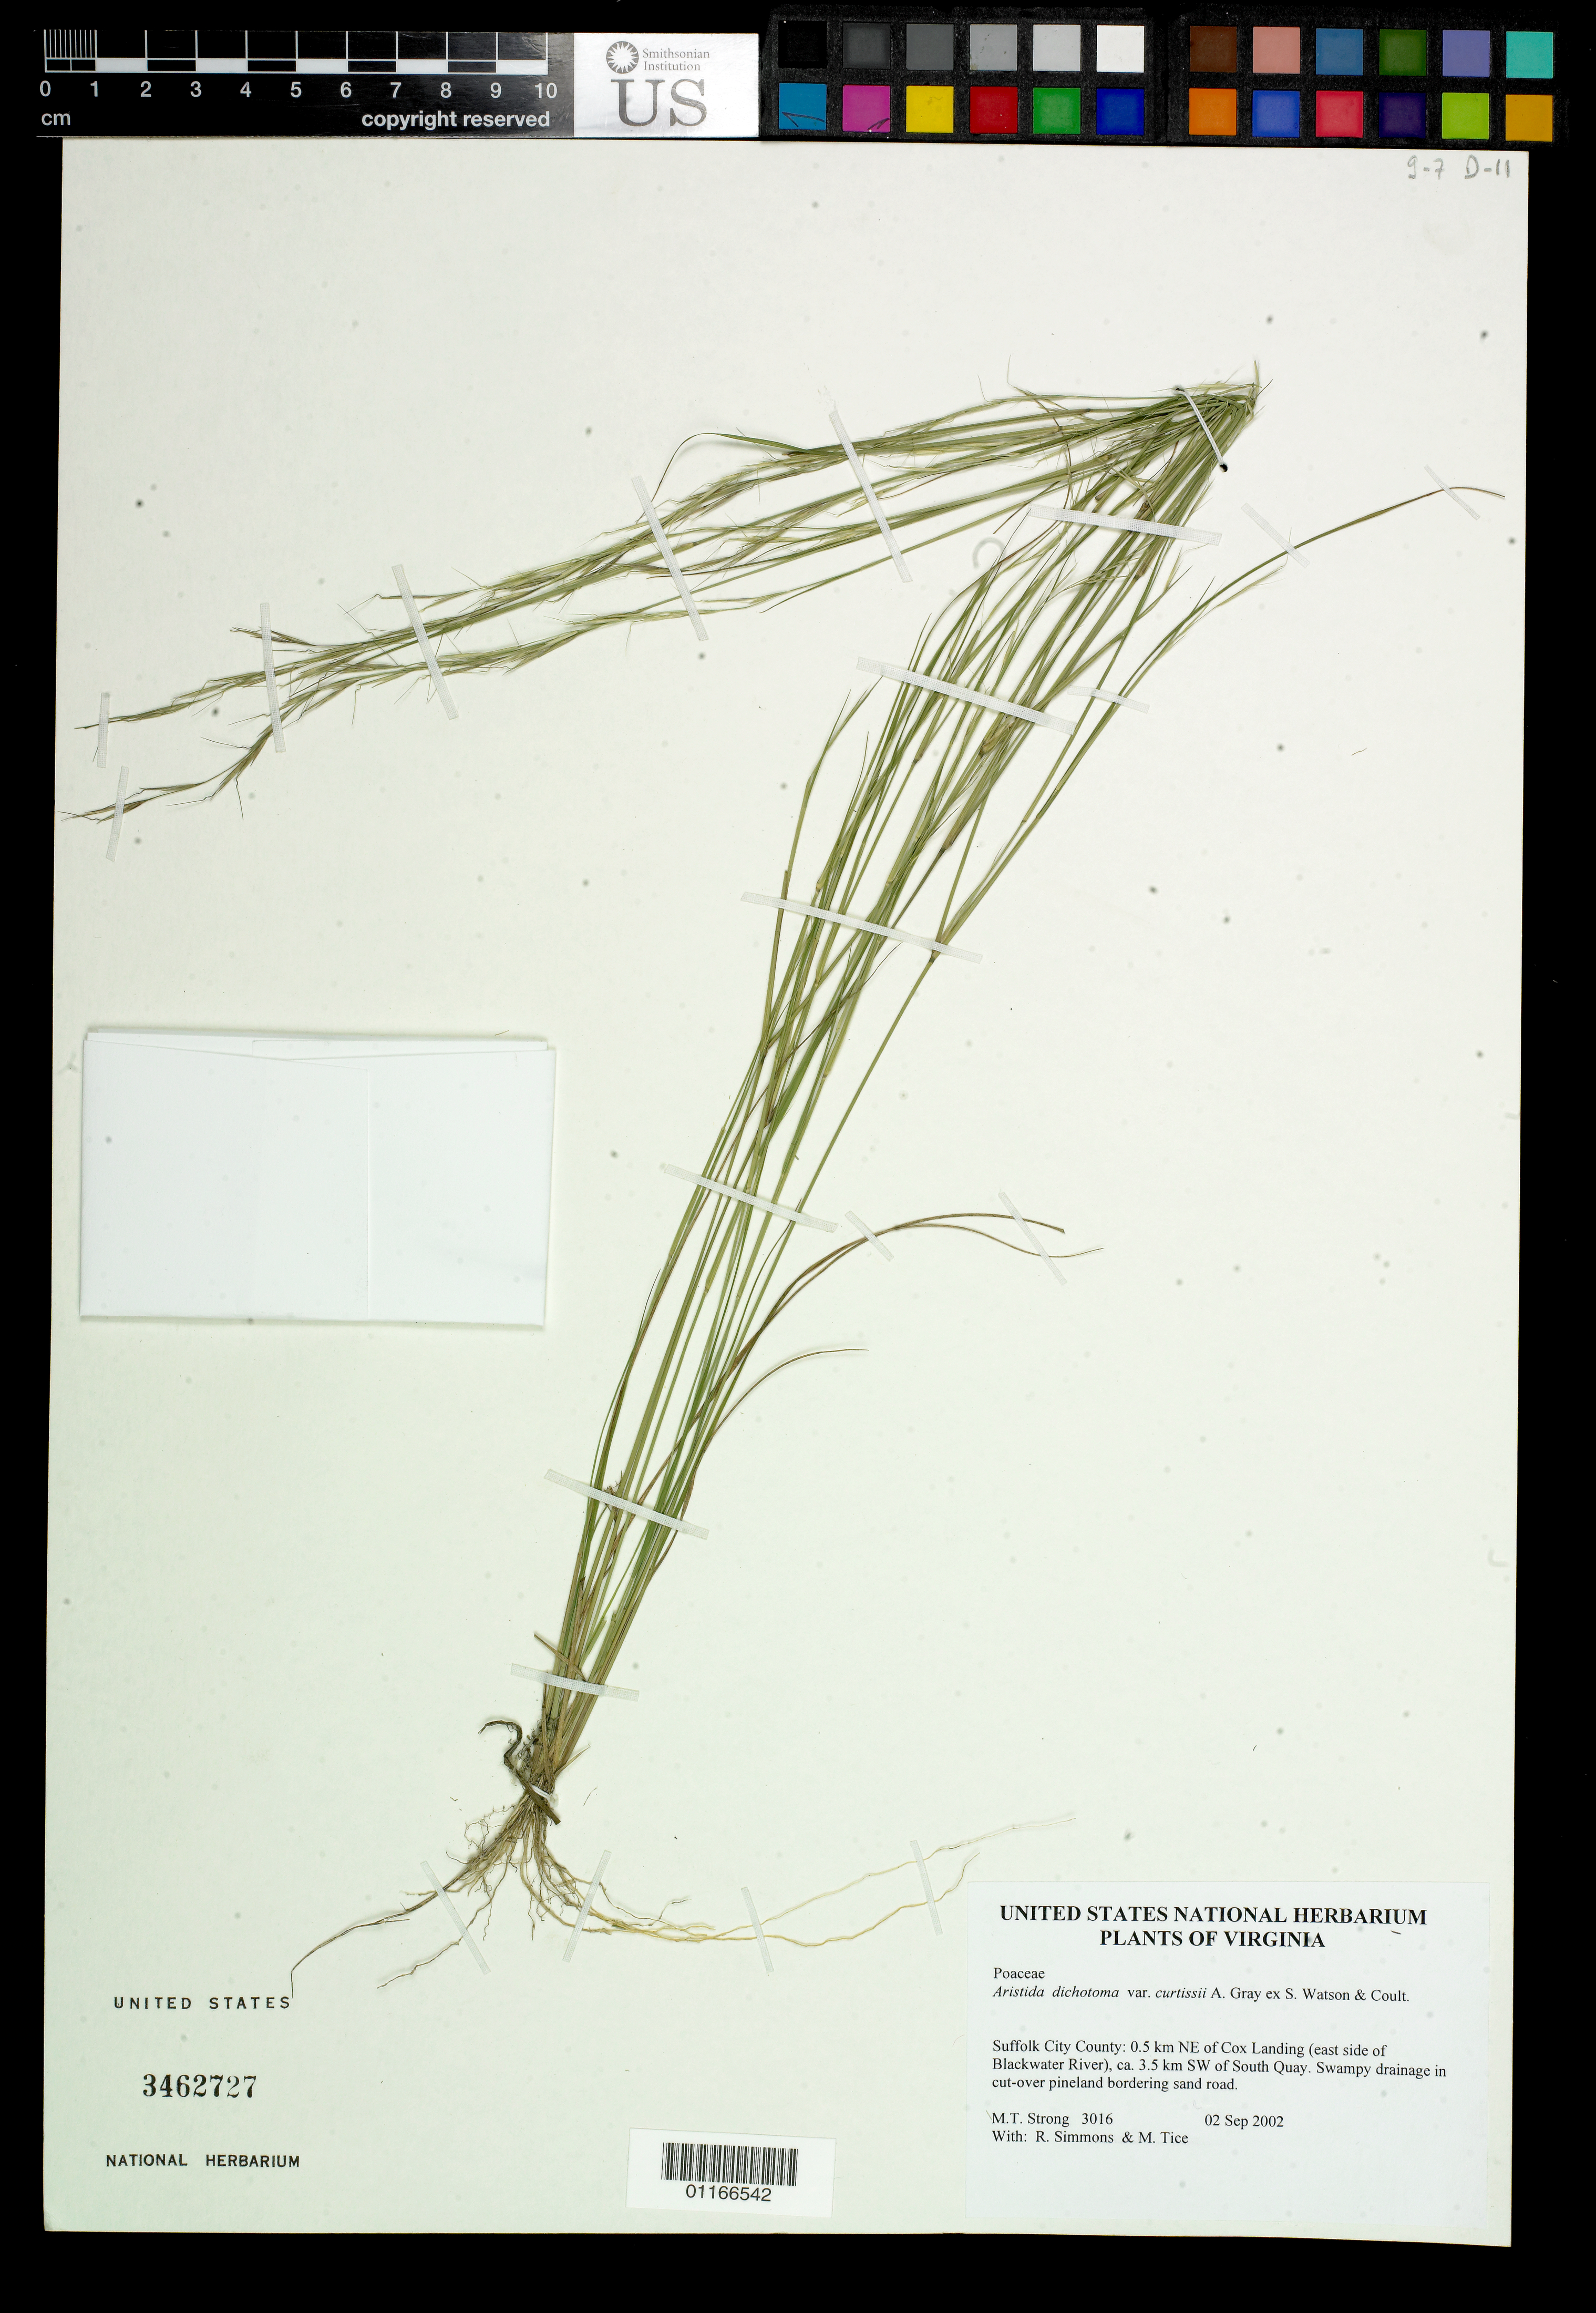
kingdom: Plantae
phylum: Tracheophyta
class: Liliopsida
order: Poales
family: Poaceae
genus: Aristida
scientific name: Aristida dichotoma var. curtisii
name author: A. Gray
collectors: M. T. Strong, R. Simmons & M. Tice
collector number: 3016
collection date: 2002-09-02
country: United States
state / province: Virginia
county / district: City of Suffolk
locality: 0.5 km NE of Cox Landing (east side of Blackwater River), ca. 3.5 km SW of South Quat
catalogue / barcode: US 3462727